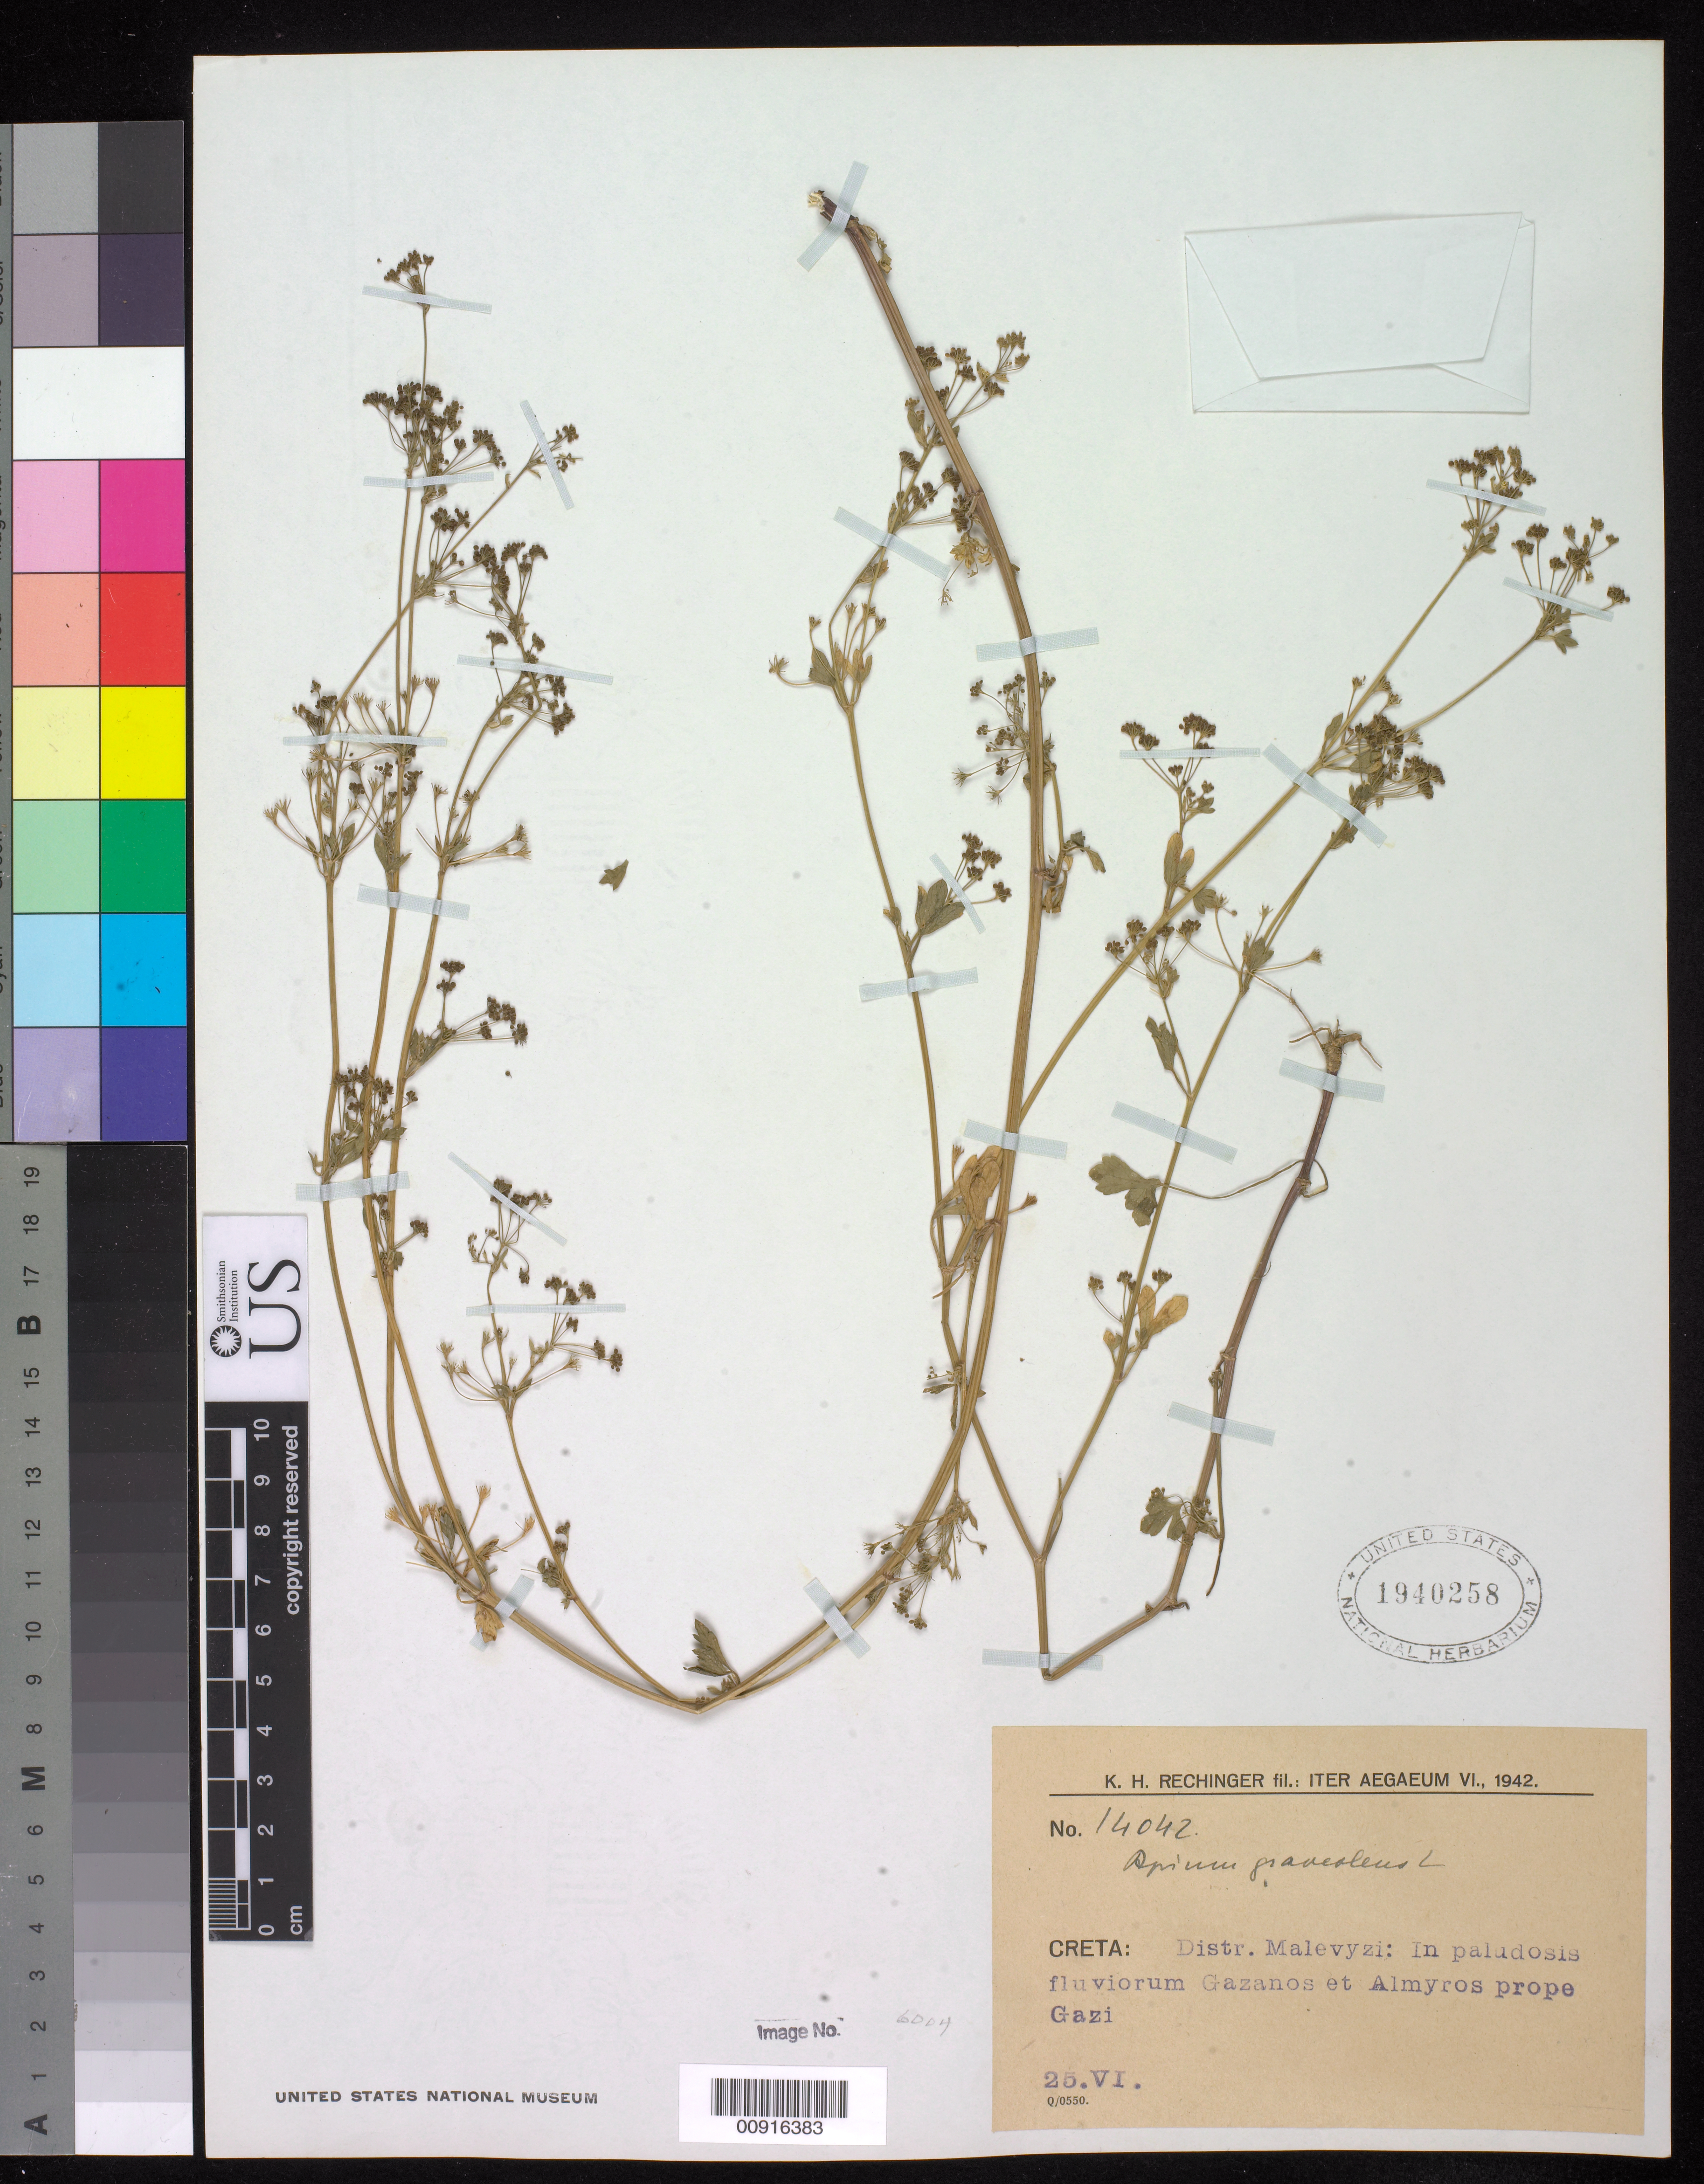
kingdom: Plantae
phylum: Tracheophyta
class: Magnoliopsida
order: Apiales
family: Apiaceae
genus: Apium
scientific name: Apium graveolens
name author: L.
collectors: K. H. Rechinger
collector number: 14042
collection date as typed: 25 Jun 1942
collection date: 1942-06-25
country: Greece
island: Crete I.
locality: Distr. Malevyzi: In paludosis fluviorum Gazanos et Almyros prope Gazi.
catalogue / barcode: US 1940258